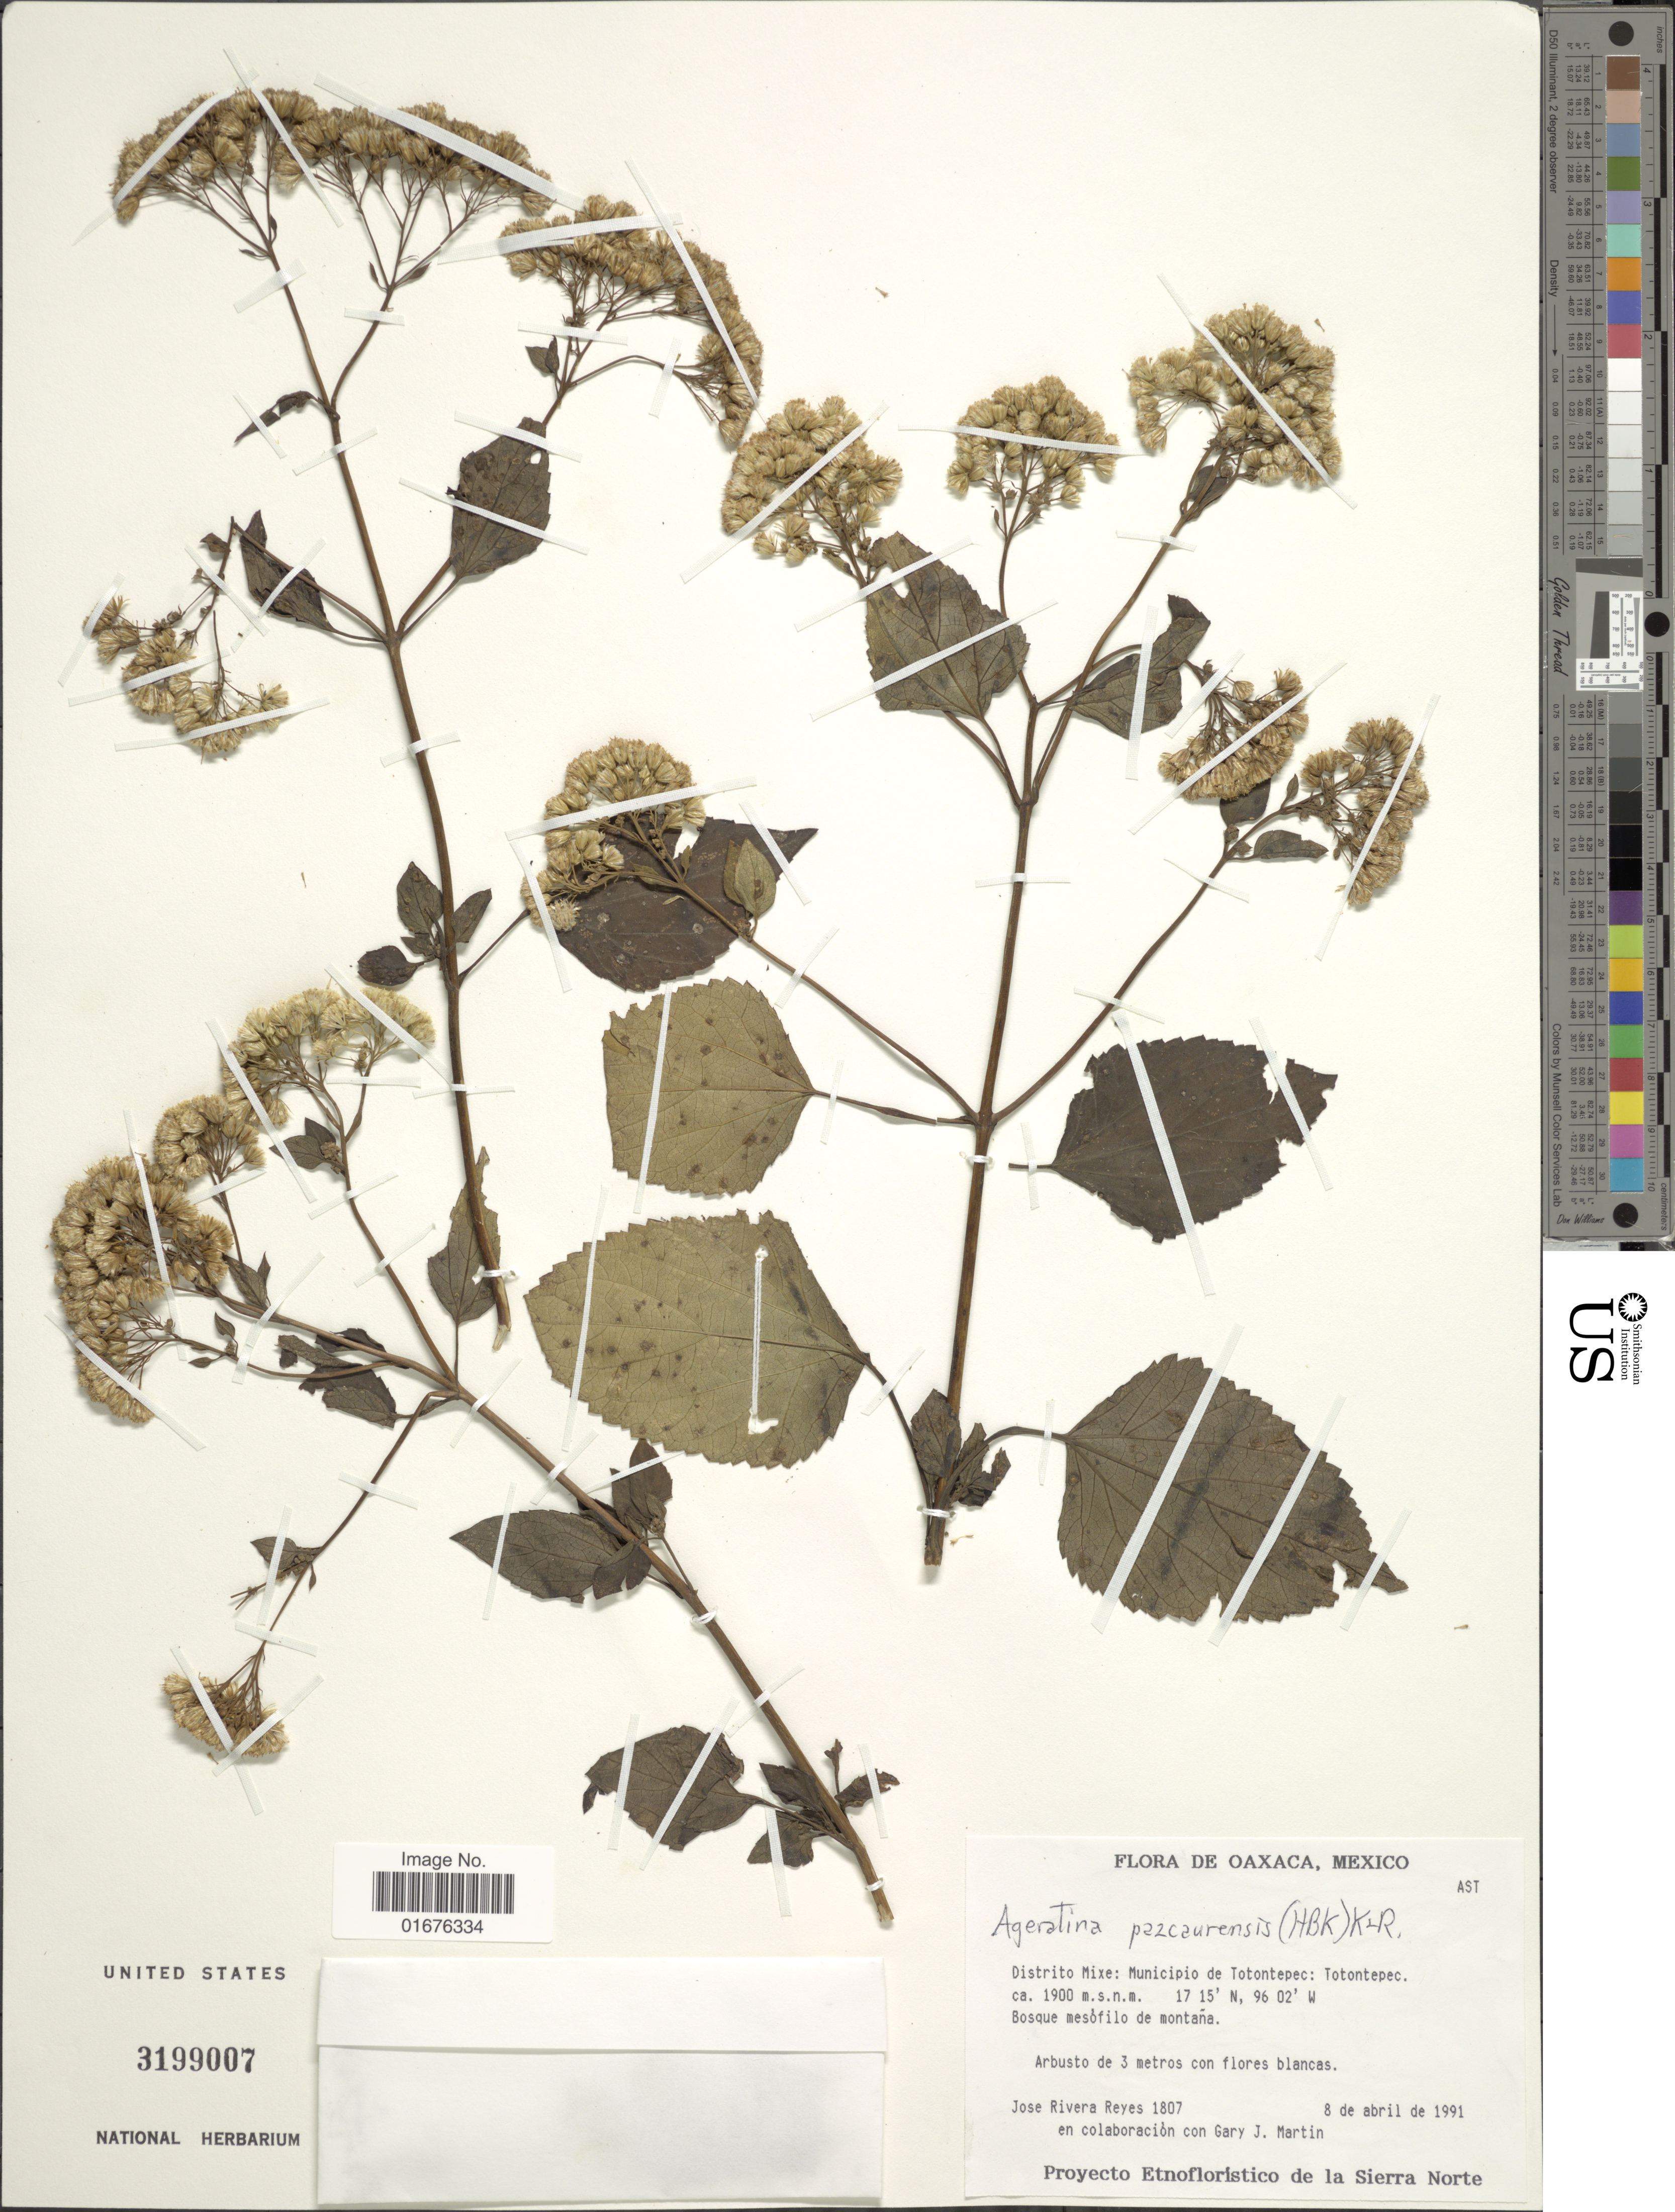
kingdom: Plantae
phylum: Tracheophyta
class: Magnoliopsida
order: Asterales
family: Asteraceae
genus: Ageratina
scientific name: Ageratina pazcuarensis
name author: (Kunth) R.M. King & H. Rob.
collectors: J. Reyes & G. J. Martin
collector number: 1807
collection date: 1991-04-08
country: Mexico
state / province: Oaxaca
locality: Distrito Mixe: Municipio de Totontepec: Totontepec, bosque mesófilo de montaña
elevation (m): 1900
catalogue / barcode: US 3199007